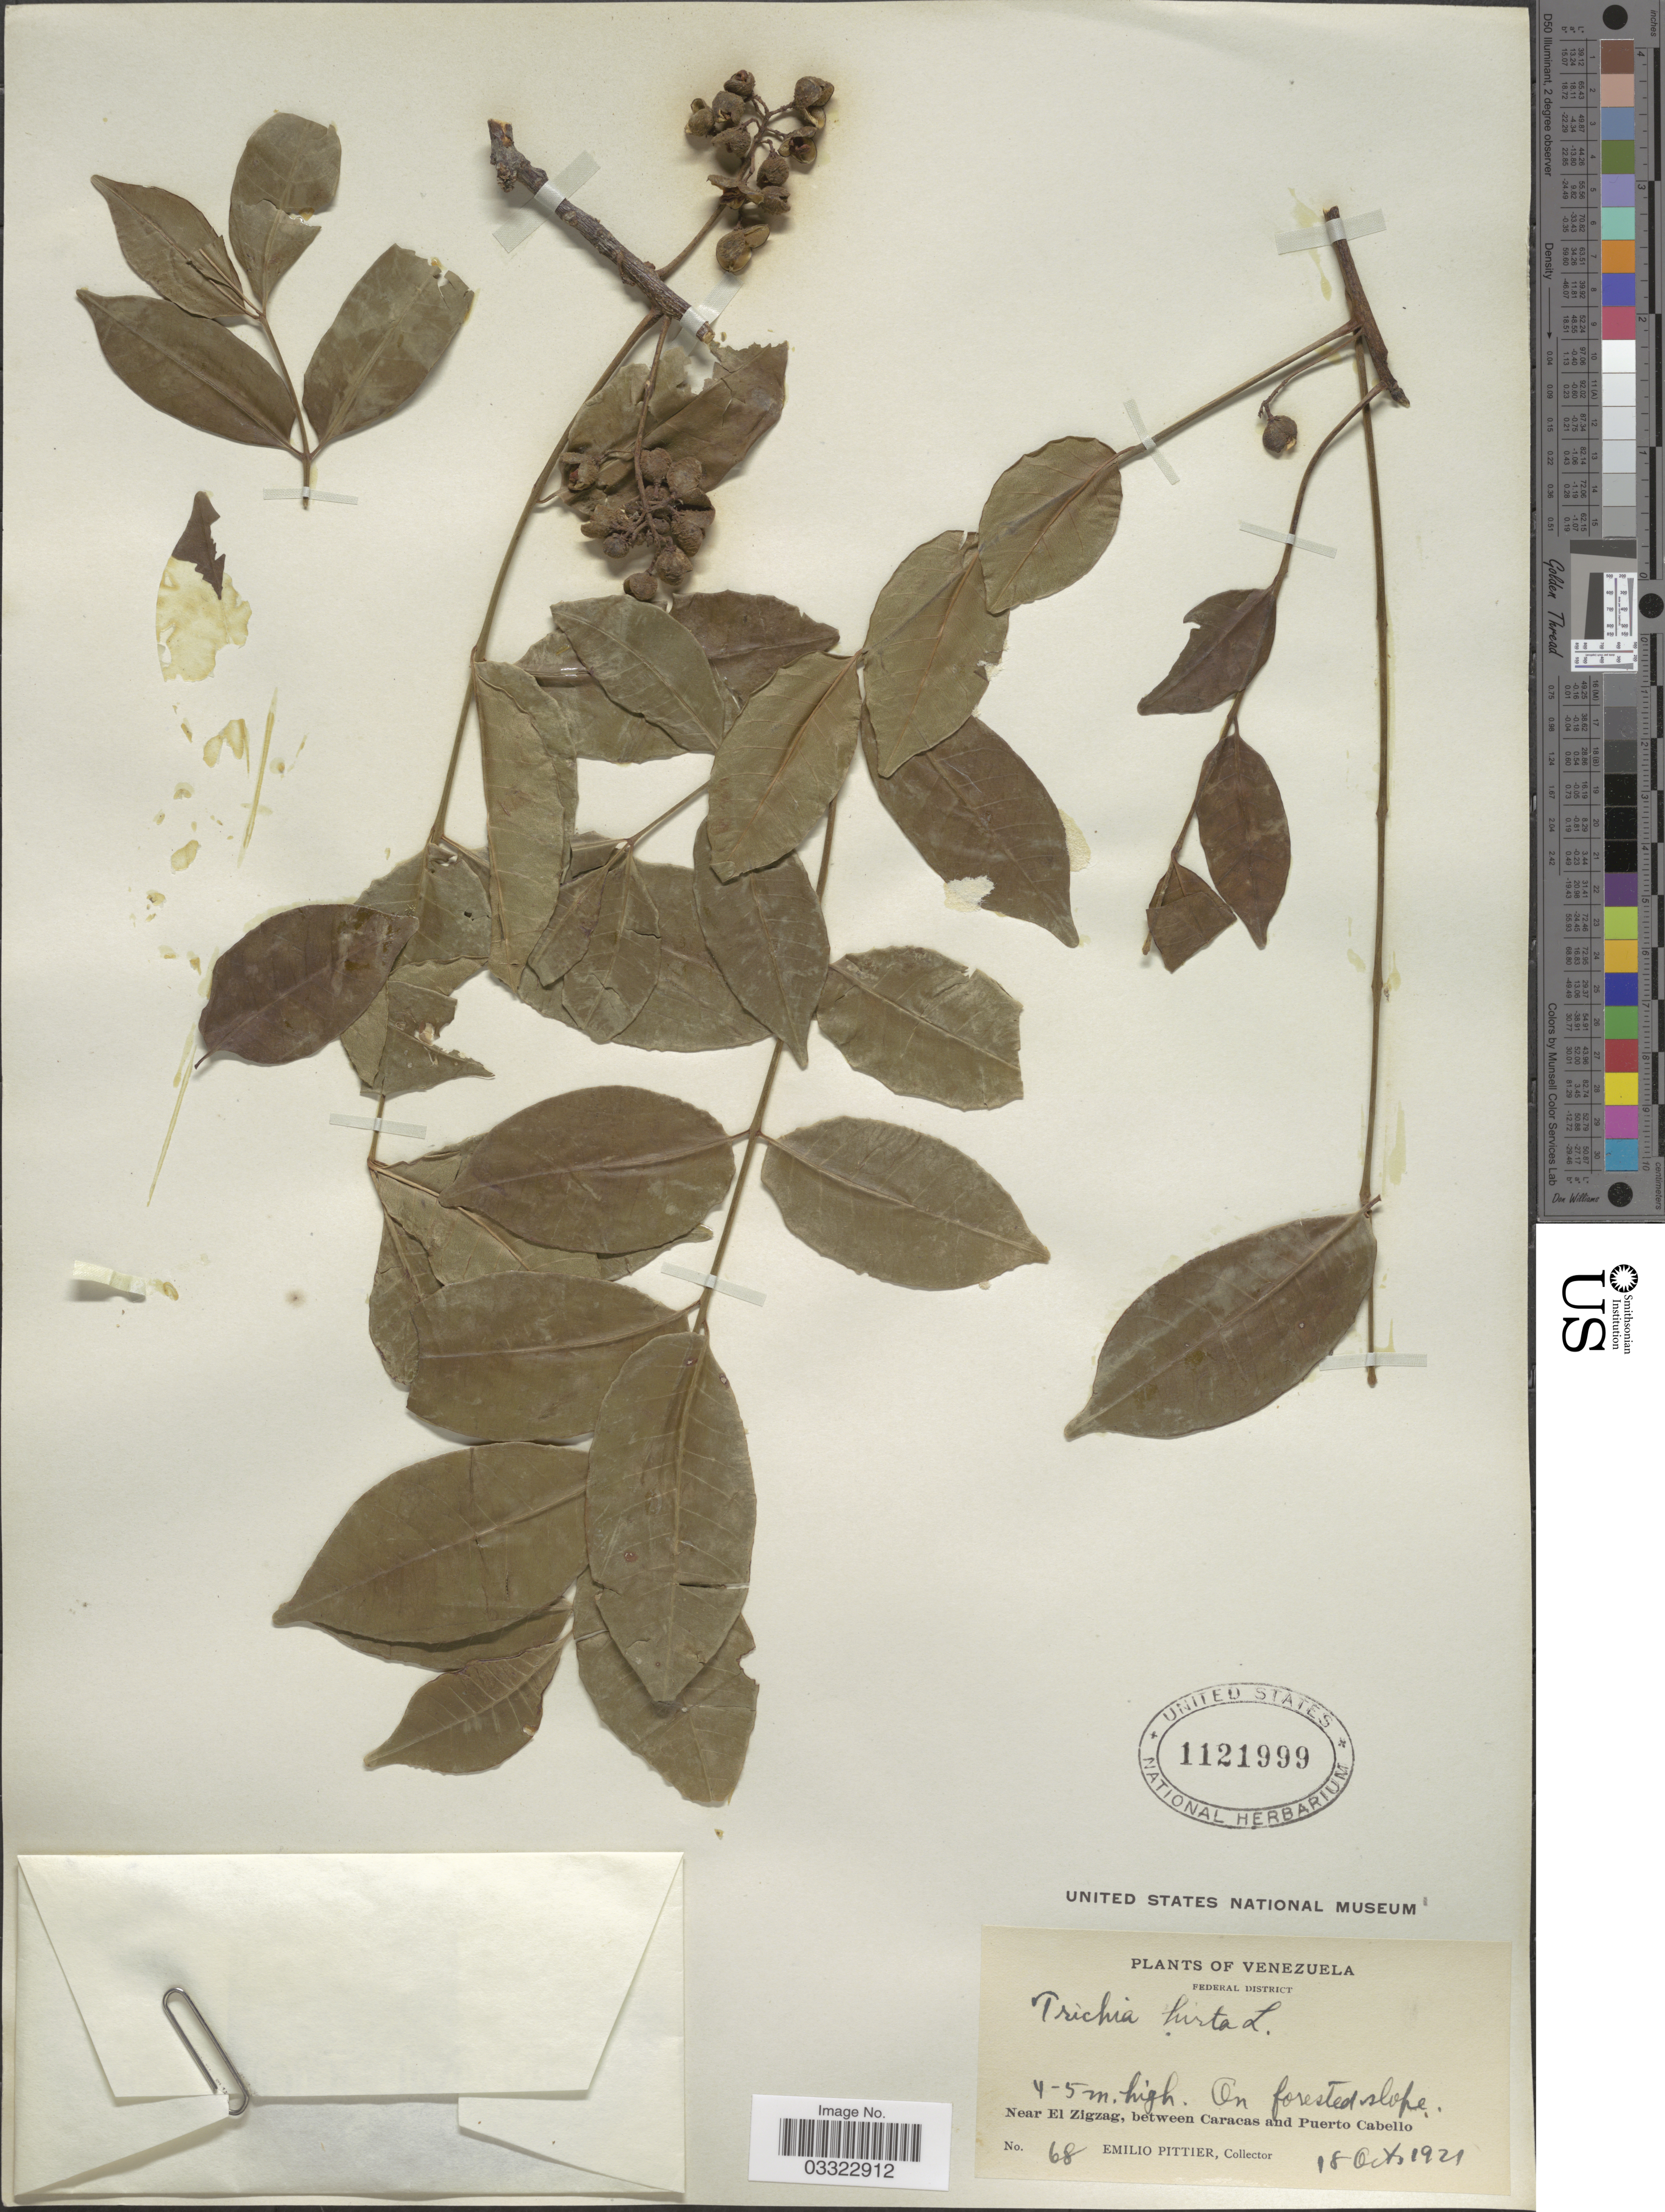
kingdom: Plantae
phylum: Tracheophyta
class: Magnoliopsida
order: Sapindales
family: Meliaceae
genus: Trichilia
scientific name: Trichilia hirta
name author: L.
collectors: E. Pittier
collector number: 68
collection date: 1921-10-18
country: Venezuela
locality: Federal District, Near El Zigzag, between Caracas and Puerto Cabello.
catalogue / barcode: US 1121999